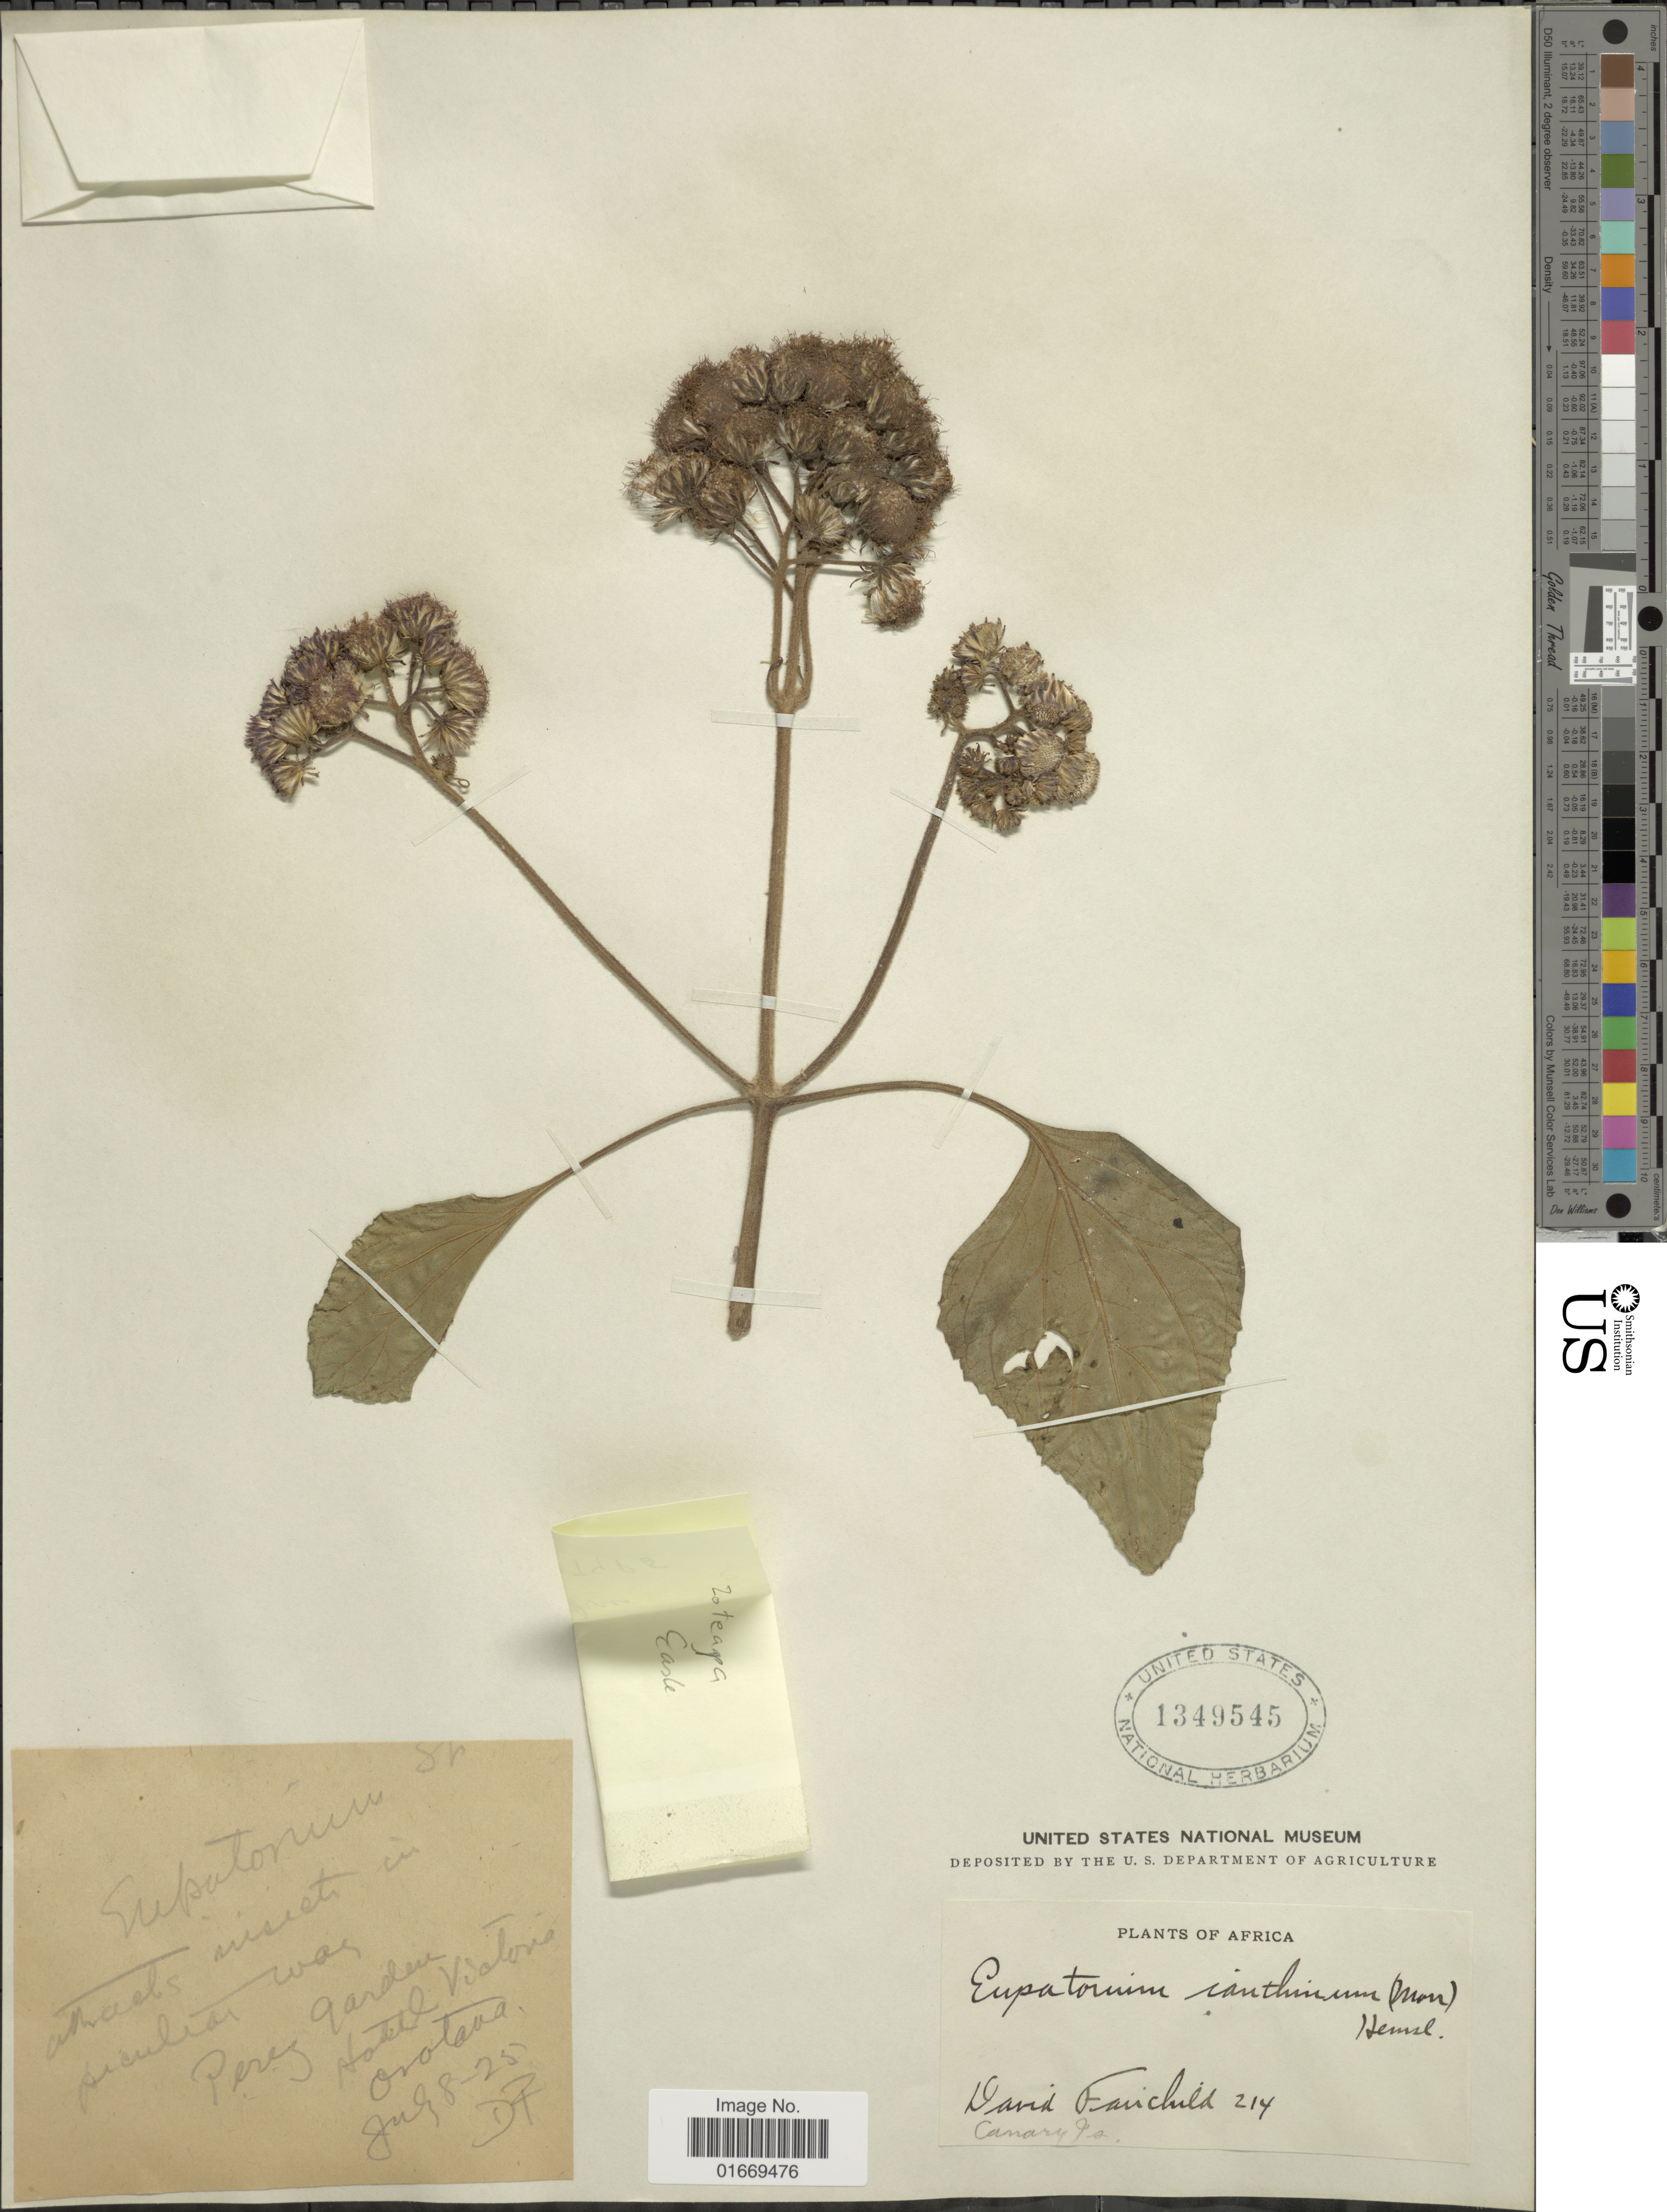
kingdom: Plantae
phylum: Tracheophyta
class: Magnoliopsida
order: Asterales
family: Asteraceae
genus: Bartlettina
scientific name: Bartlettina sordida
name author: (Less.) R.M. King & H. Rob.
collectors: D. Fairchild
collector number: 214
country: Spain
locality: Africa, Canary Is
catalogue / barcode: US 1349545